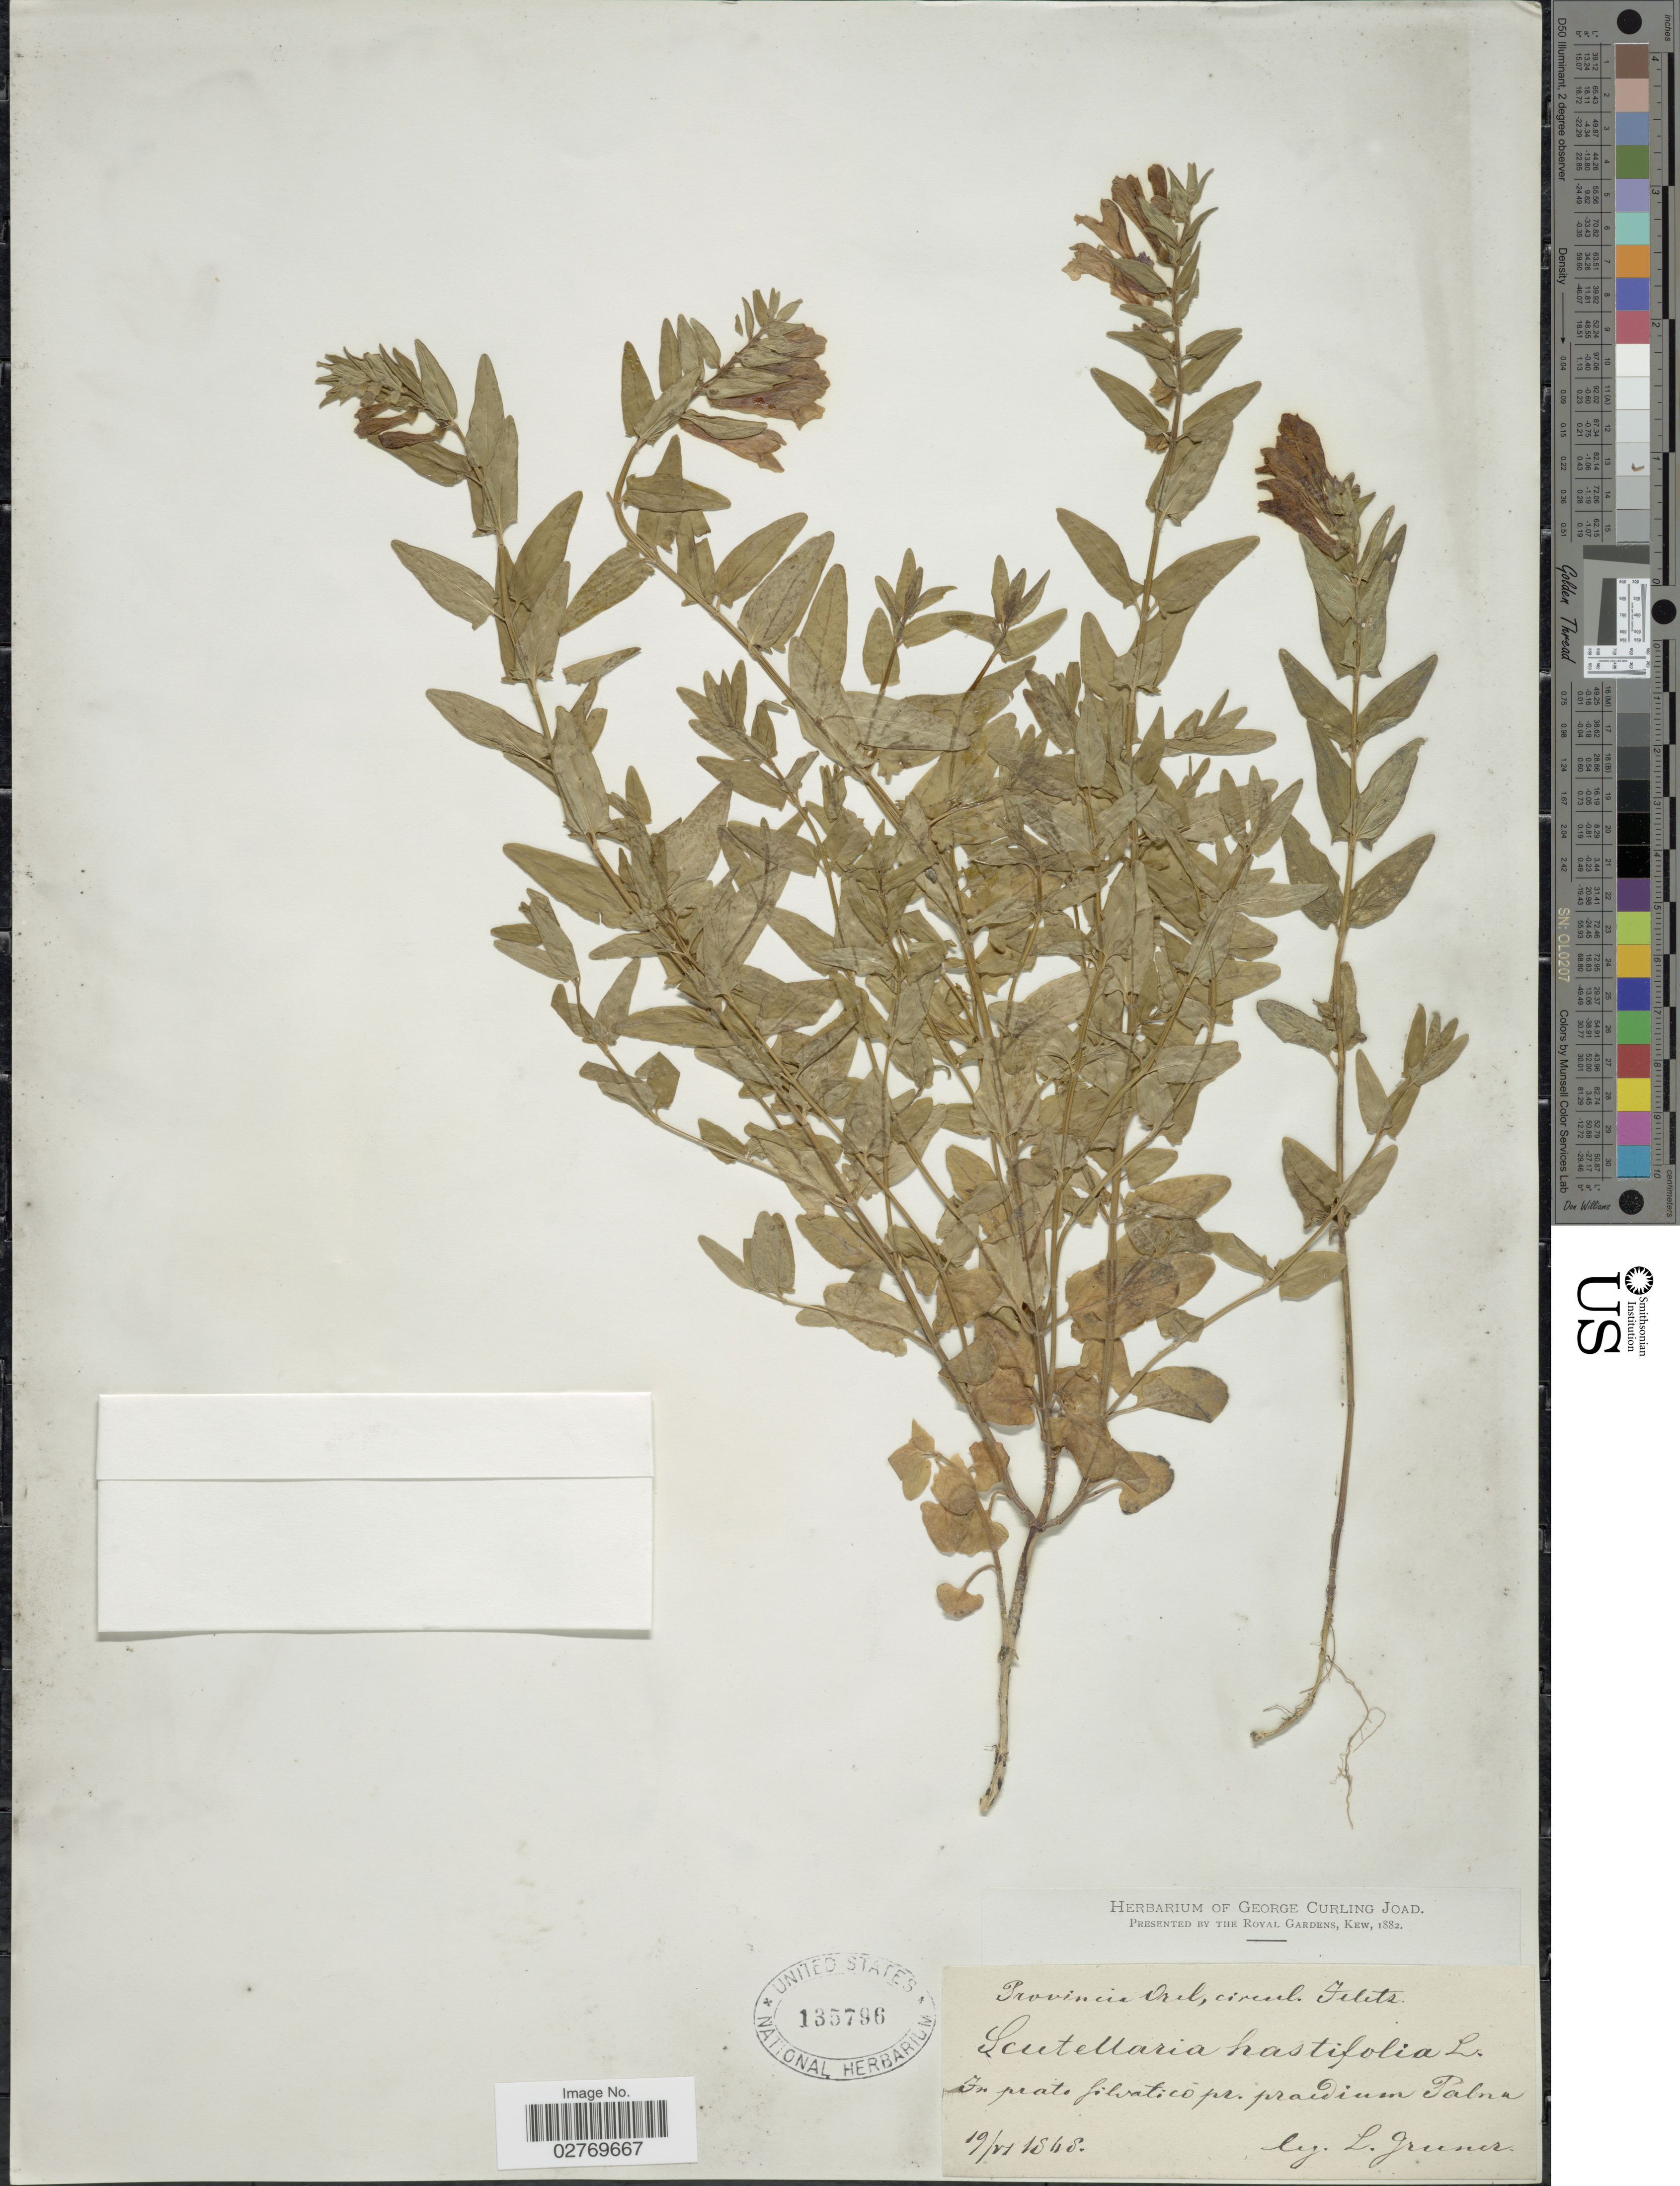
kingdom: Plantae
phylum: Tracheophyta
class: Magnoliopsida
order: Lamiales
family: Lamiaceae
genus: Scutellaria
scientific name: Scutellaria hastifolia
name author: L.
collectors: L. F. Gruner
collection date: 1868-06-19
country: Bangladesh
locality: In prato silvatico pr. praidium Pabna.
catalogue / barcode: US 135796